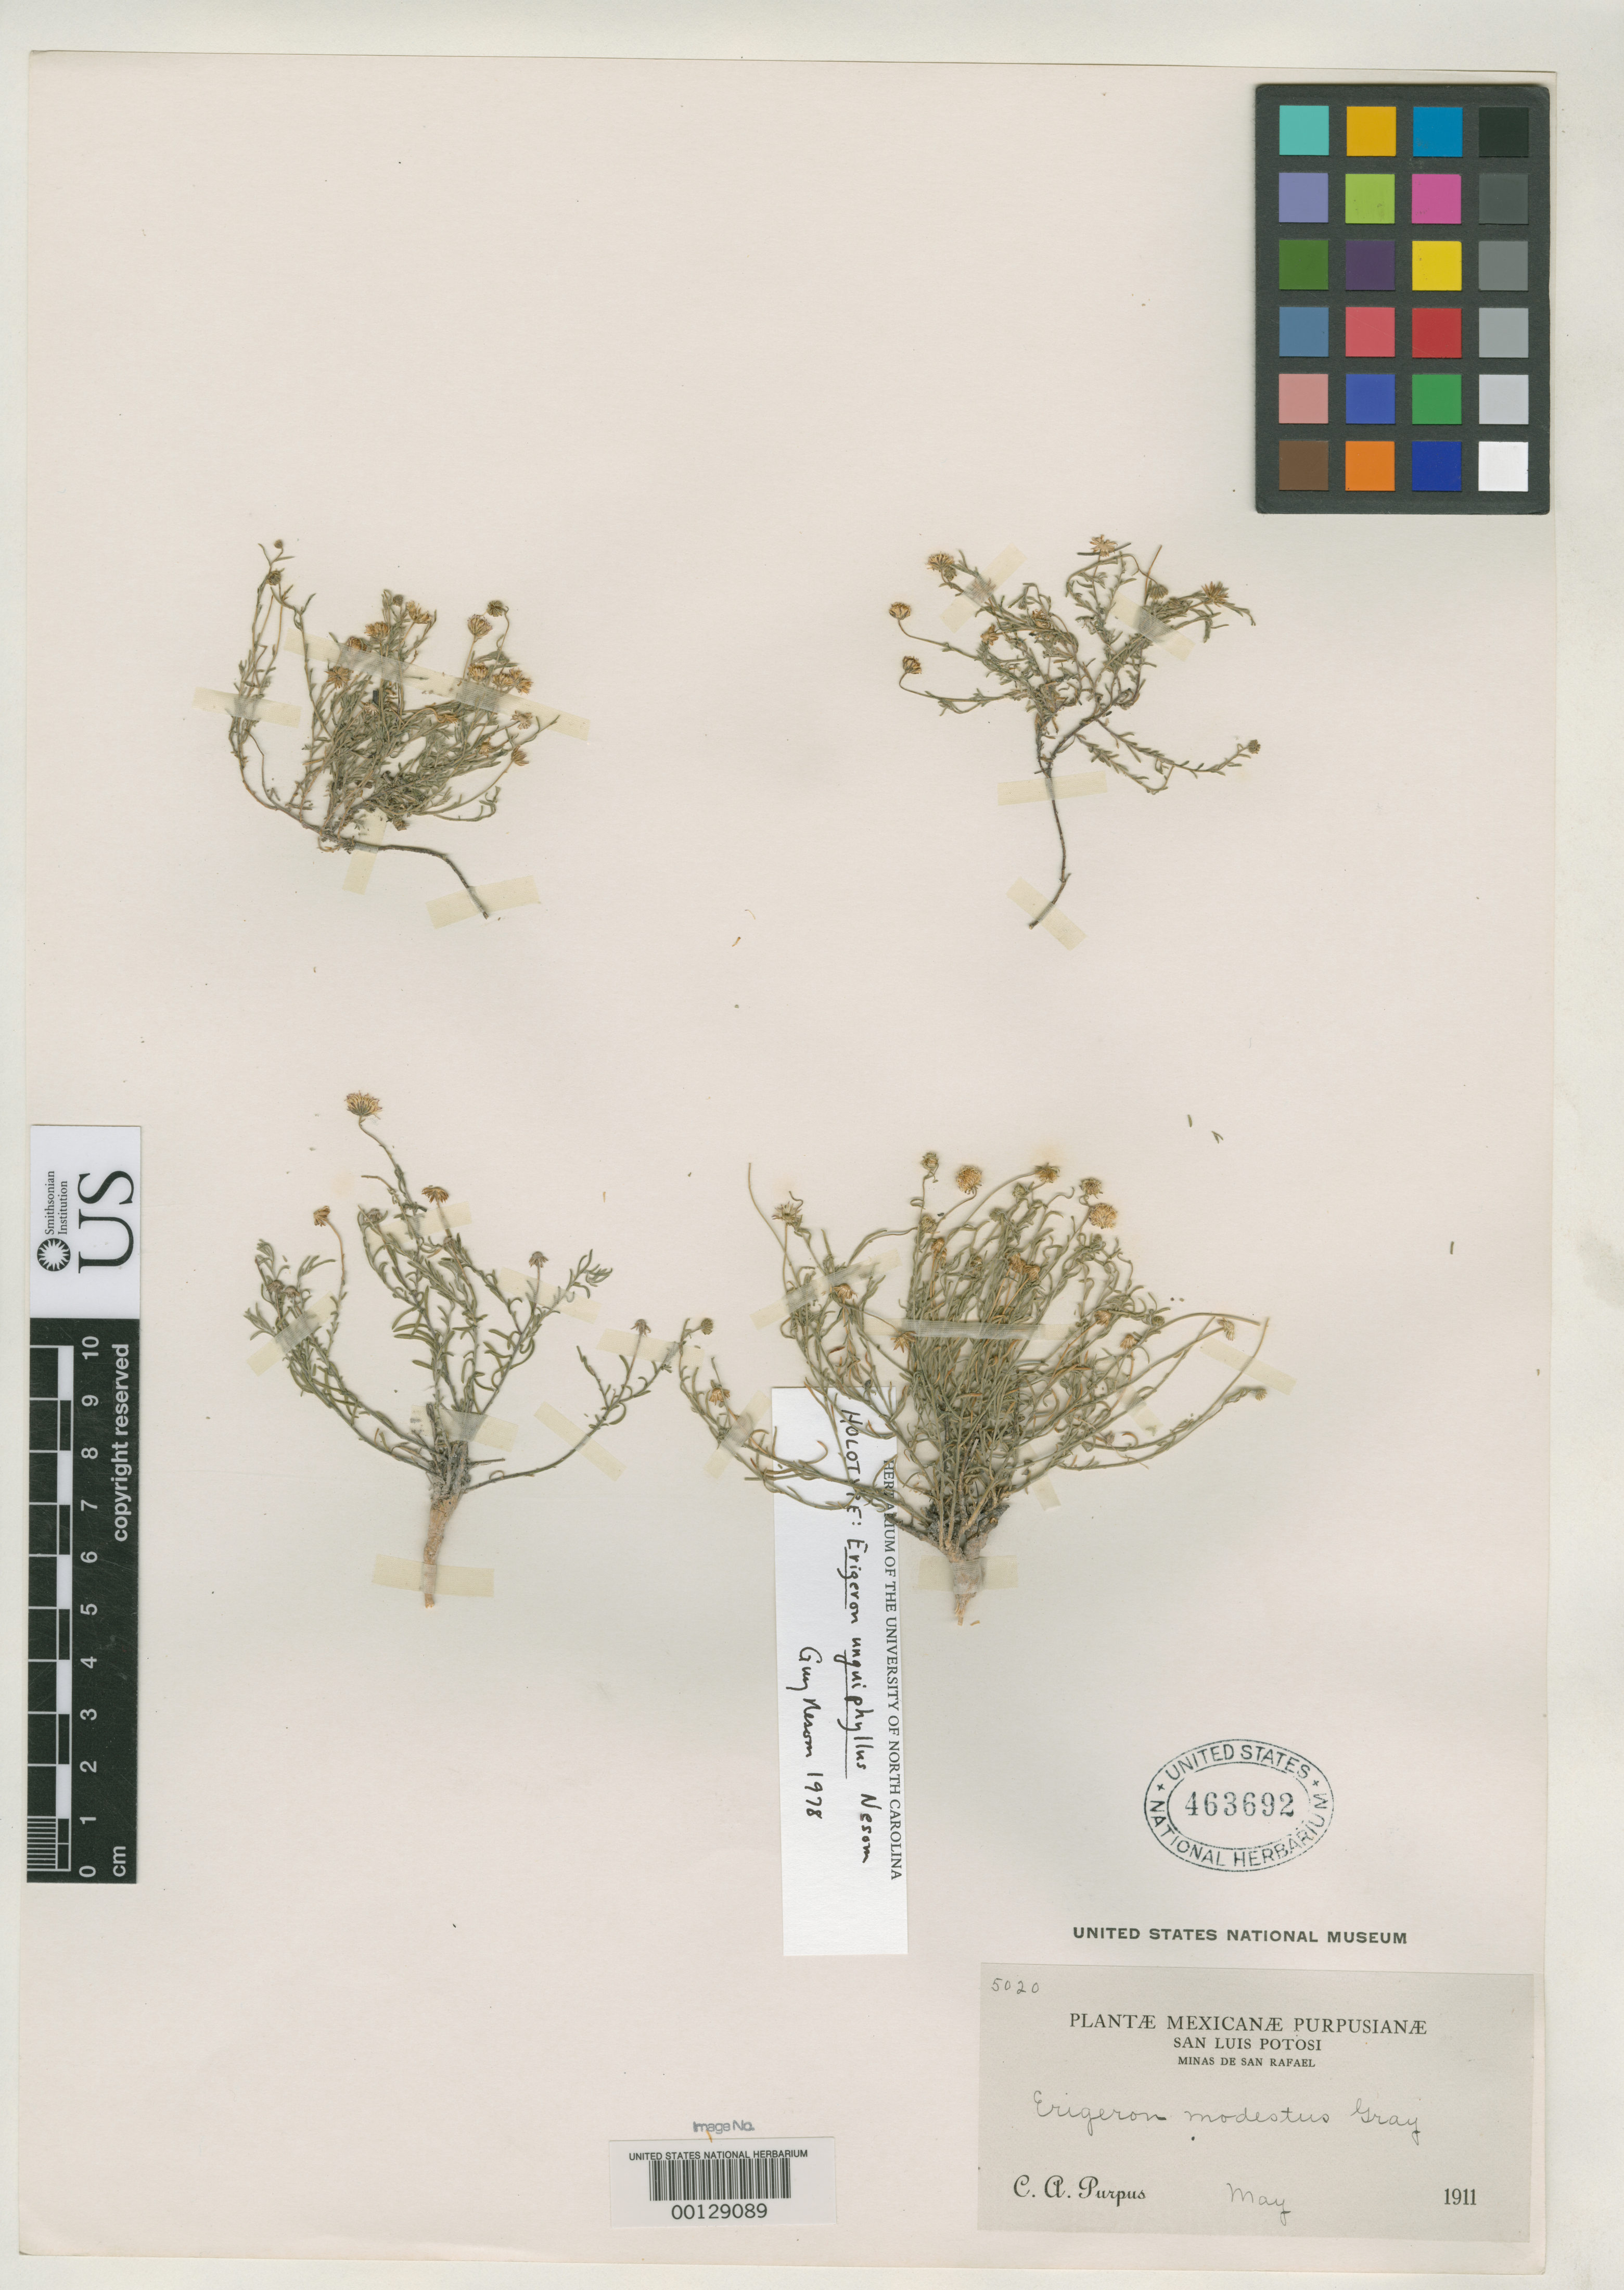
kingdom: Plantae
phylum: Tracheophyta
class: Magnoliopsida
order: Asterales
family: Asteraceae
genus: Erigeron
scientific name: Erigeron unguiphyllus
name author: G.L. Nesom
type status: Holotype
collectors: C. A. Purpus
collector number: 5020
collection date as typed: May 1911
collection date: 1911-05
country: Mexico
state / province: San Luis Potosi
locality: Minas de San Rafael.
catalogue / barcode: US 463692